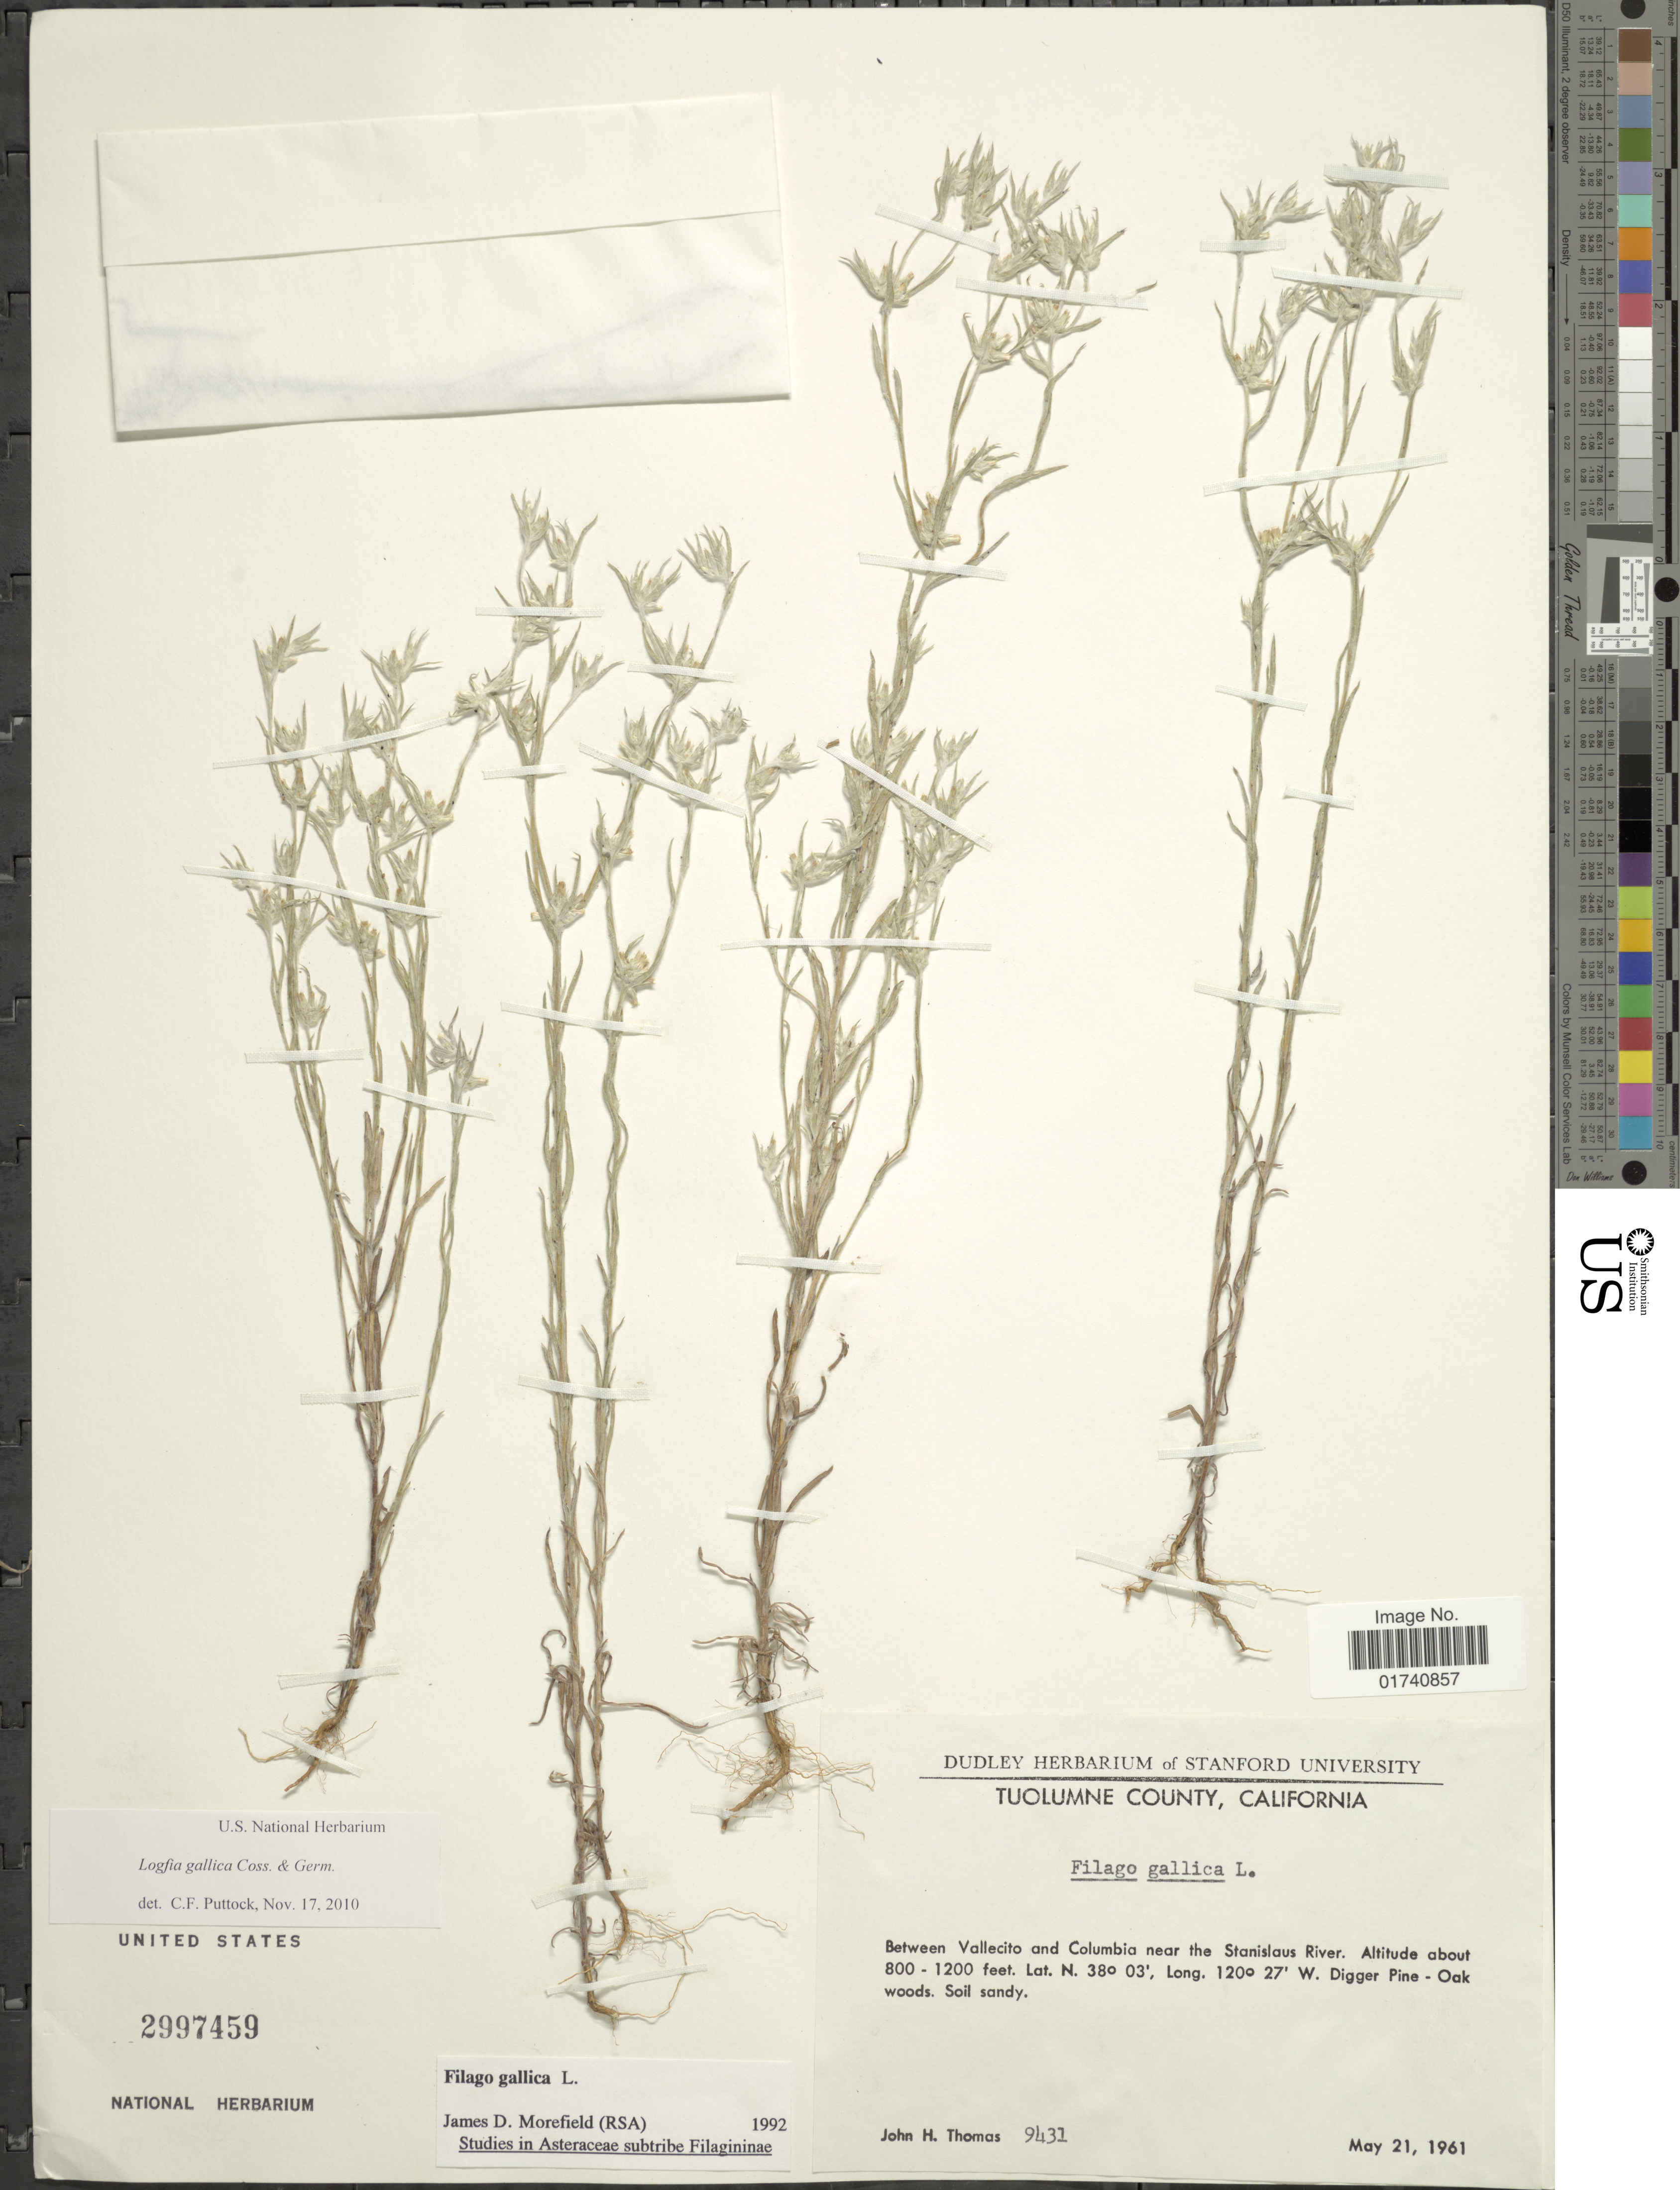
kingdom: Plantae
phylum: Tracheophyta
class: Magnoliopsida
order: Asterales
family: Asteraceae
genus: Logfia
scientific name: Logfia gallica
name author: (L.) Coss. & Germ.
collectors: J. H. Thomas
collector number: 9431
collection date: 1961-05-21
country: United States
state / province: California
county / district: Tuolumne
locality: Tuolumne County. Between Vallecito and Columbia near the Stanislaus River.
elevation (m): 244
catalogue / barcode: US 2997459